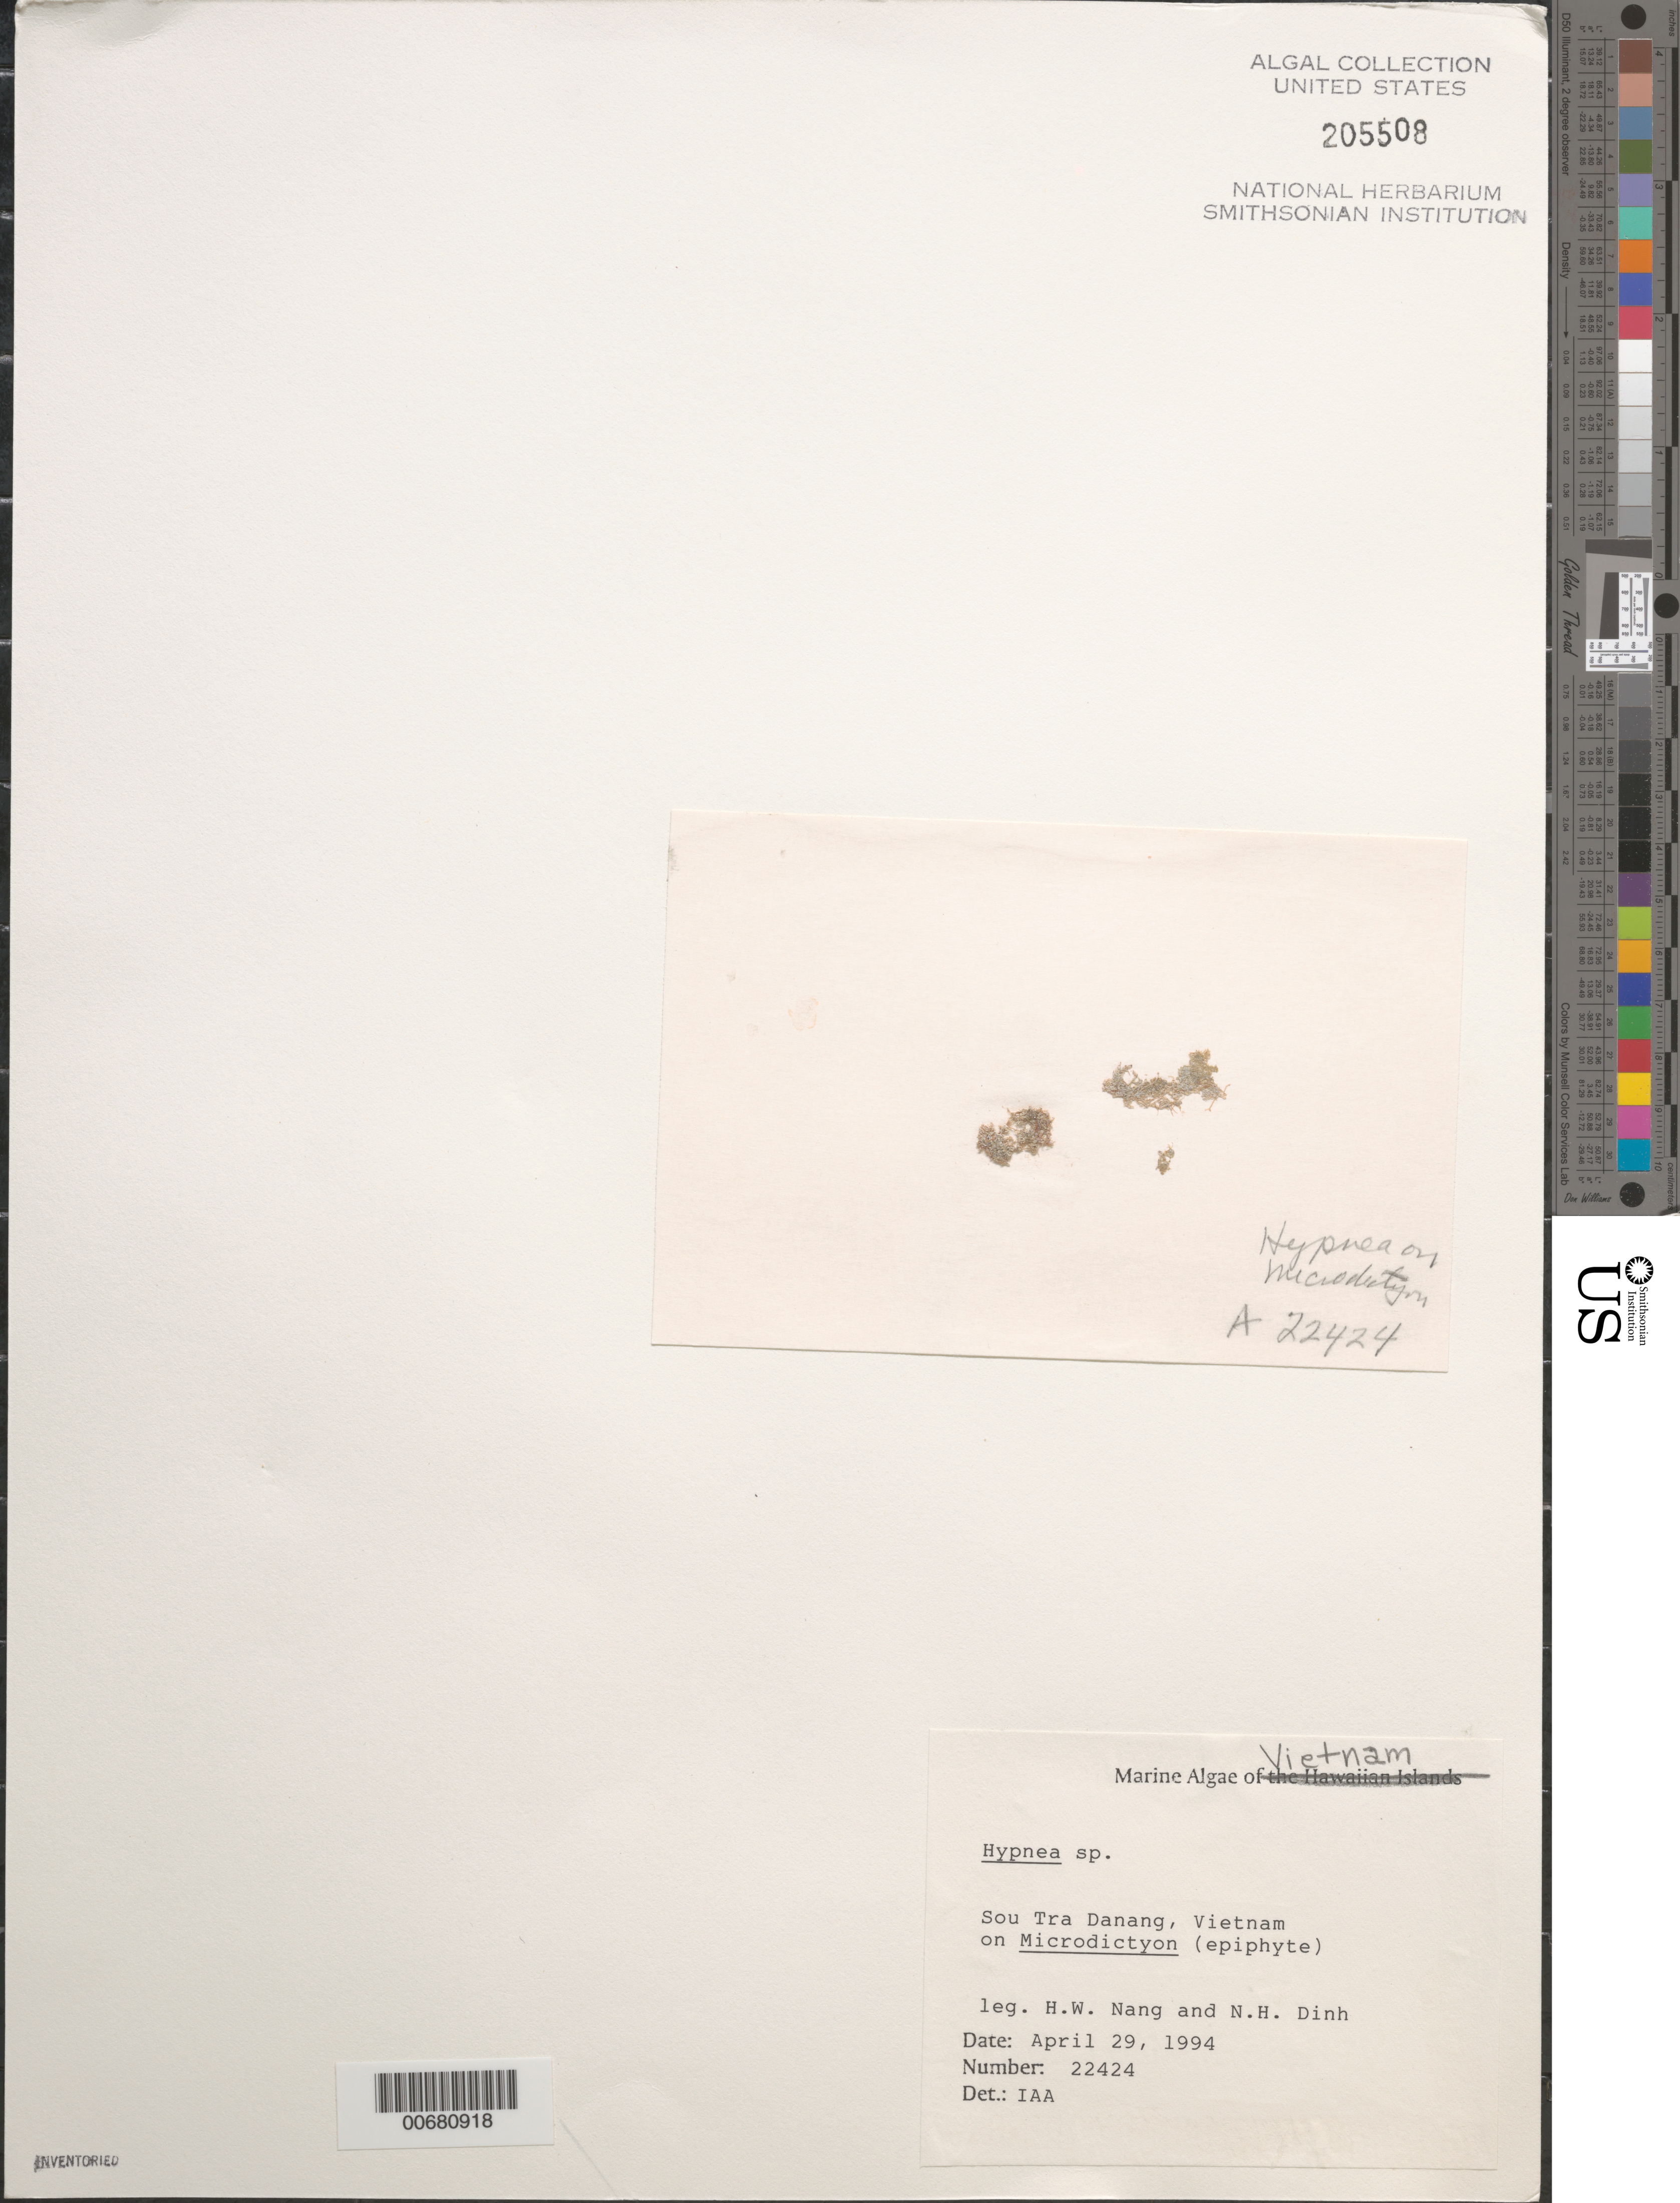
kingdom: Plantae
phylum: Rhodophyta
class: Florideophyceae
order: Gigartinales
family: Cystocloniaceae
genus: Hypnea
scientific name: Hypnea sp.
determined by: Abbott, Isabella A.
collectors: H. Nang & N. Dinh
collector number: IAA 22424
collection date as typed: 29 Apr 1994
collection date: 1994-04-29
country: Vietnam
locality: Sou Tra Danang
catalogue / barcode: US 205508